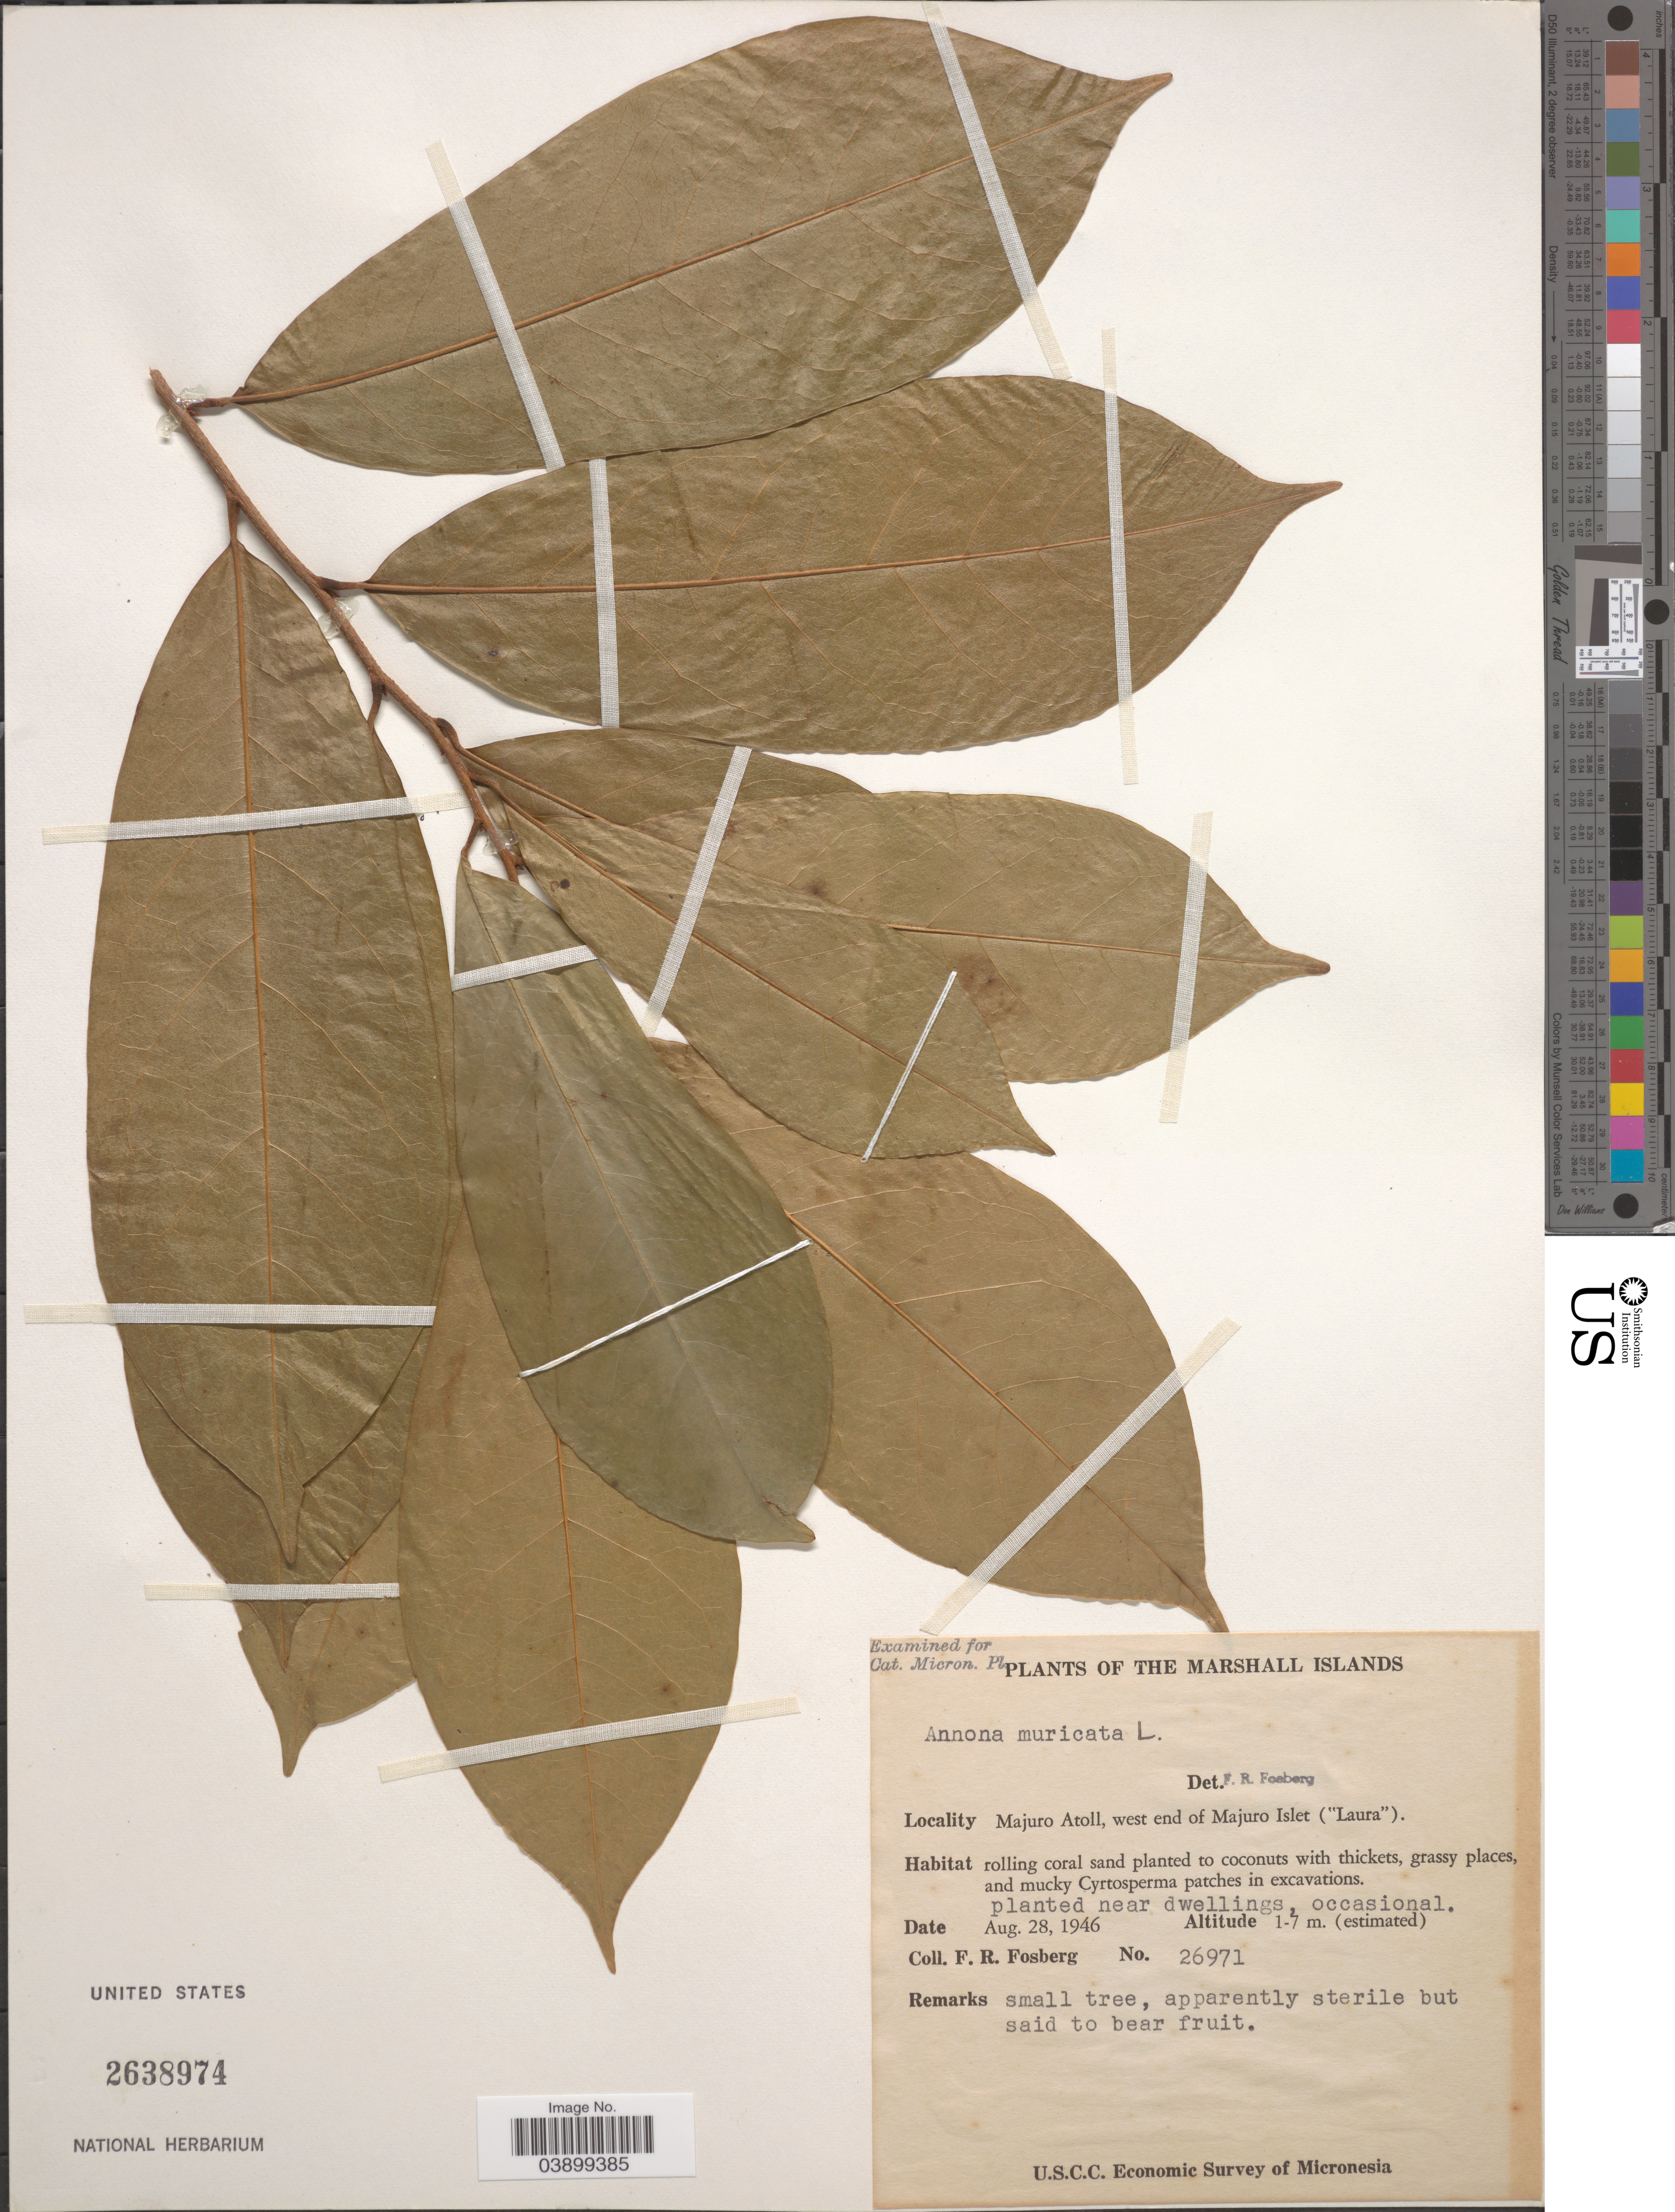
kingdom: Plantae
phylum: Tracheophyta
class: Magnoliopsida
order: Magnoliales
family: Annonaceae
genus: Annona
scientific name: Annona muricata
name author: L.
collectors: F. R. Fosberg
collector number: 26971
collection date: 1946-08-28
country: Marshall Islands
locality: Majuro Atoll, west end of Majuro Islet ("Laura").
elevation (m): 1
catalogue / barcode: US 2638974